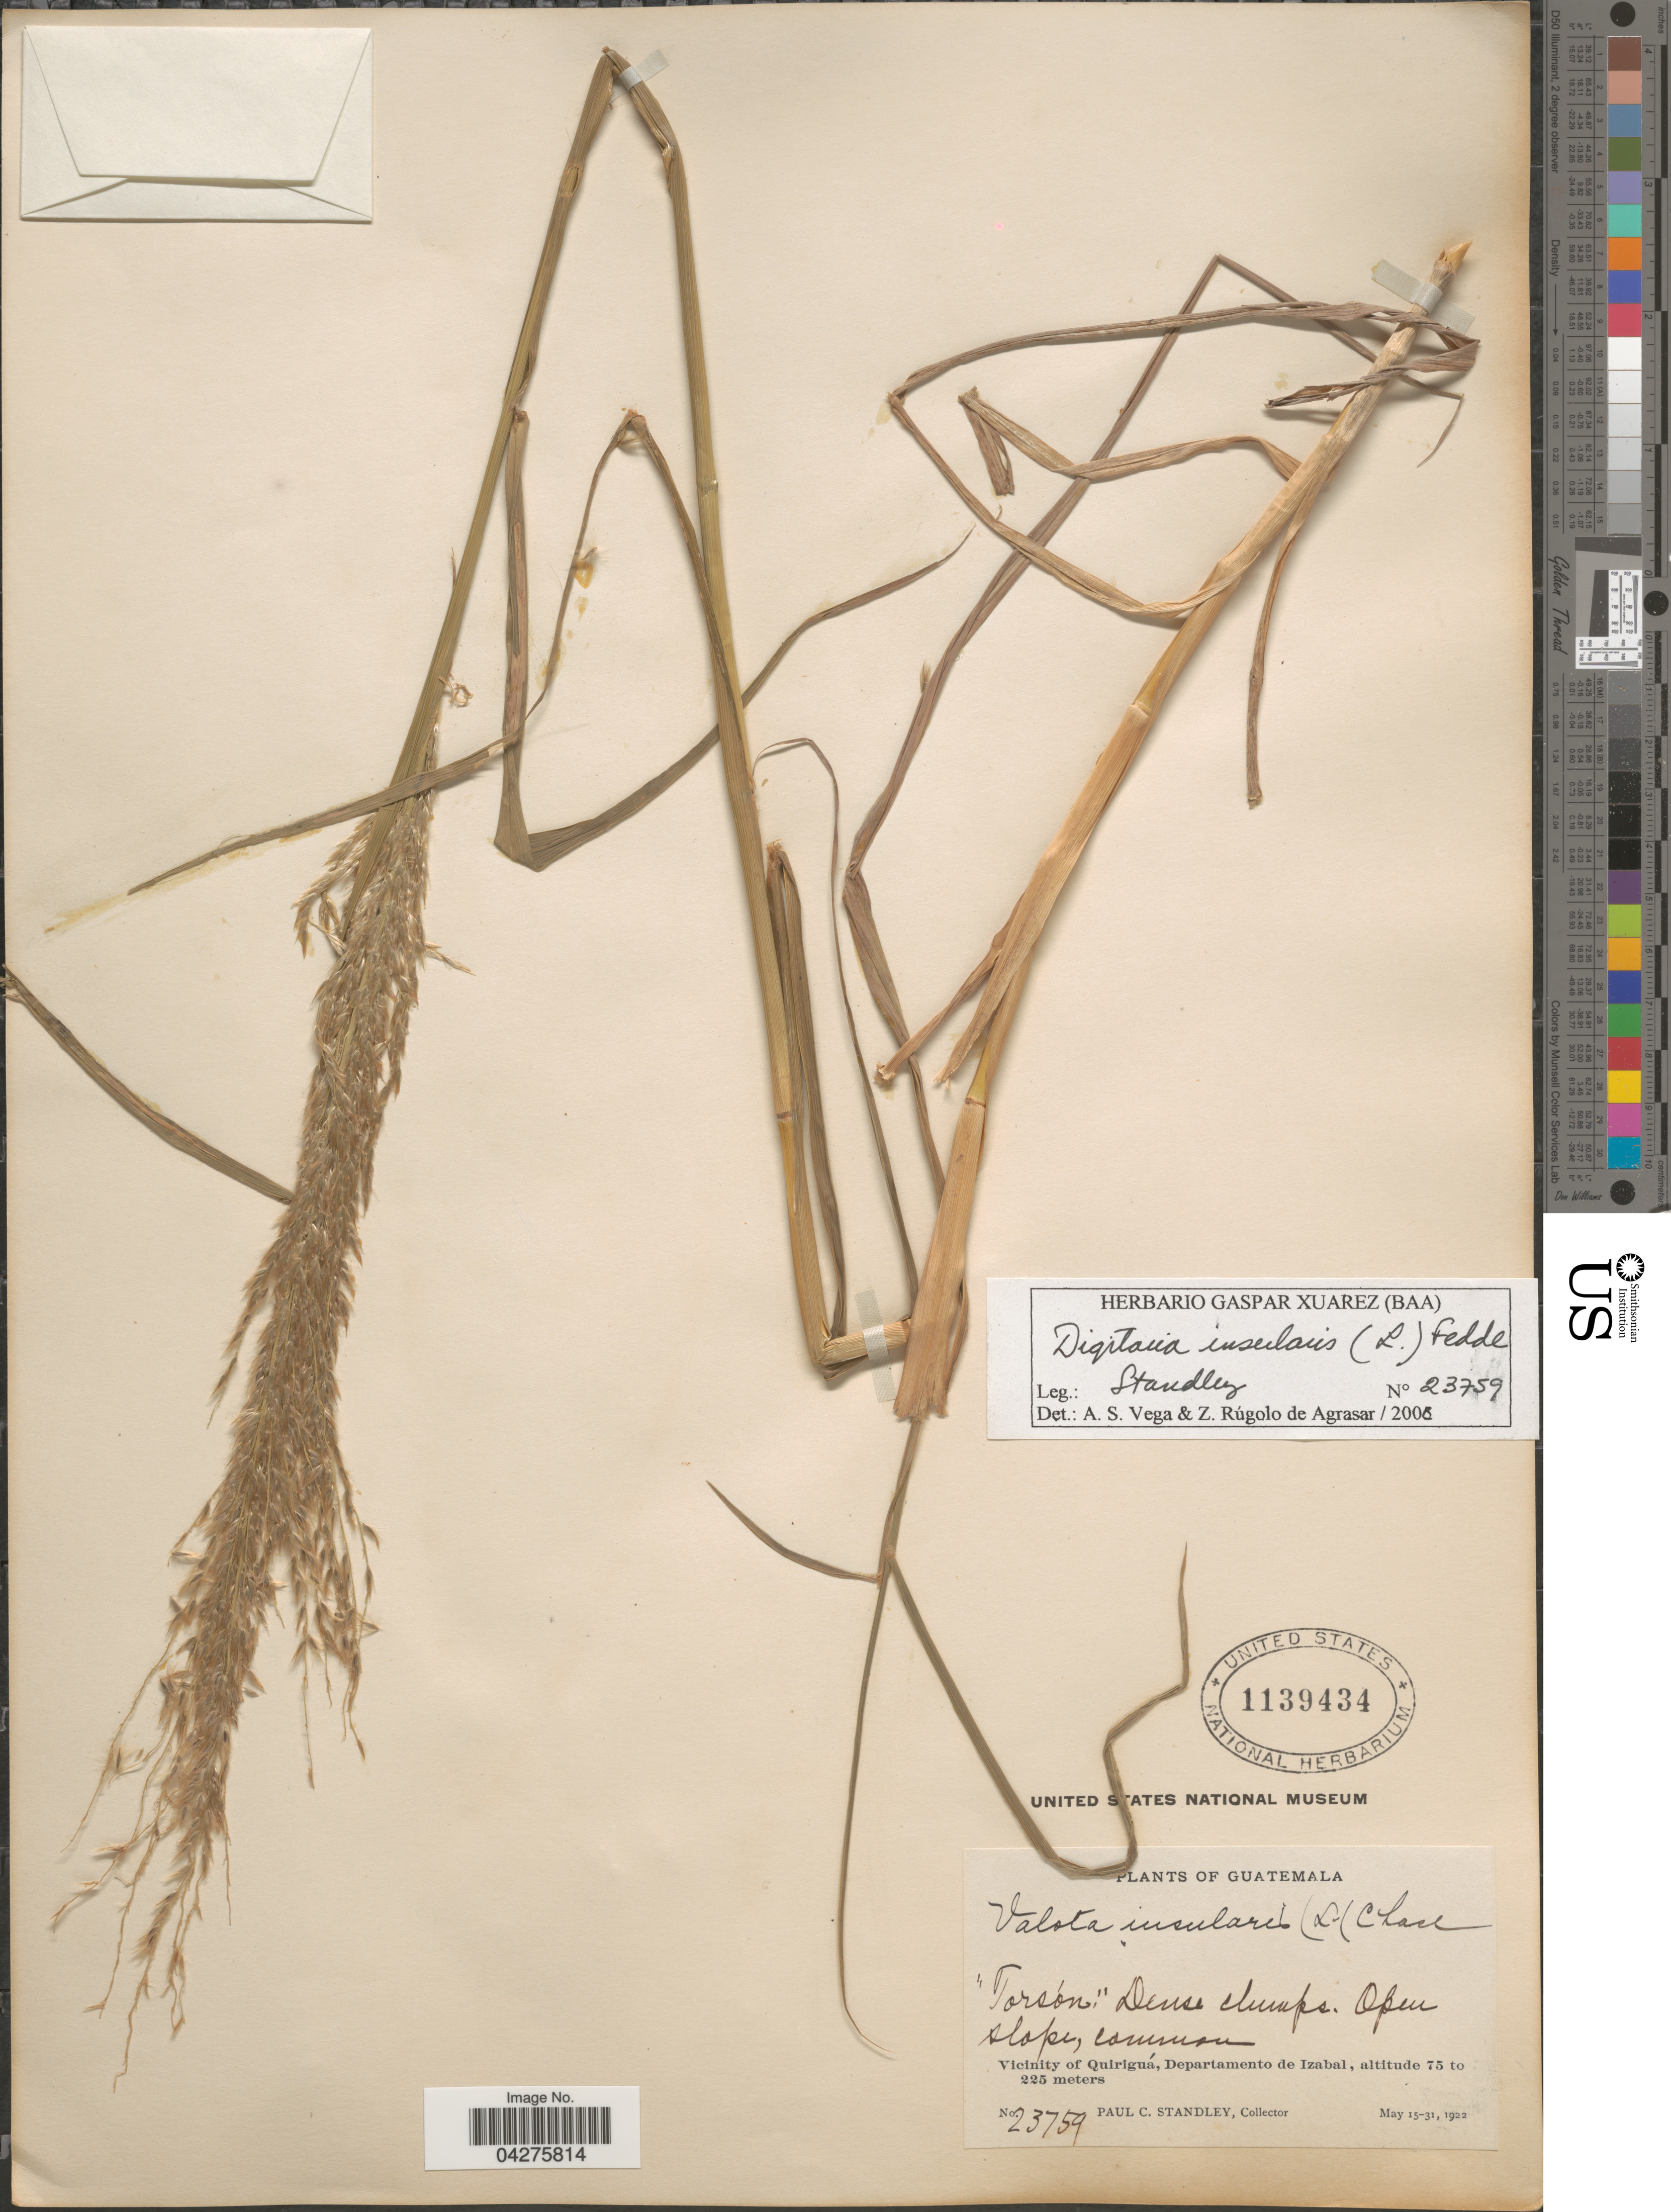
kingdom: Plantae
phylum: Tracheophyta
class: Liliopsida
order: Poales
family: Poaceae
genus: Digitaria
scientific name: Digitaria insularis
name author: (L.) Fedde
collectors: P. C. Standley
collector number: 23759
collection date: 1922-05-15/1922-05-31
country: Guatemala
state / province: Izabal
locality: Open slope. Vicinity of Quiriguá, Departamento de Izabal.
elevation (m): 75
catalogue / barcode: US 1139434